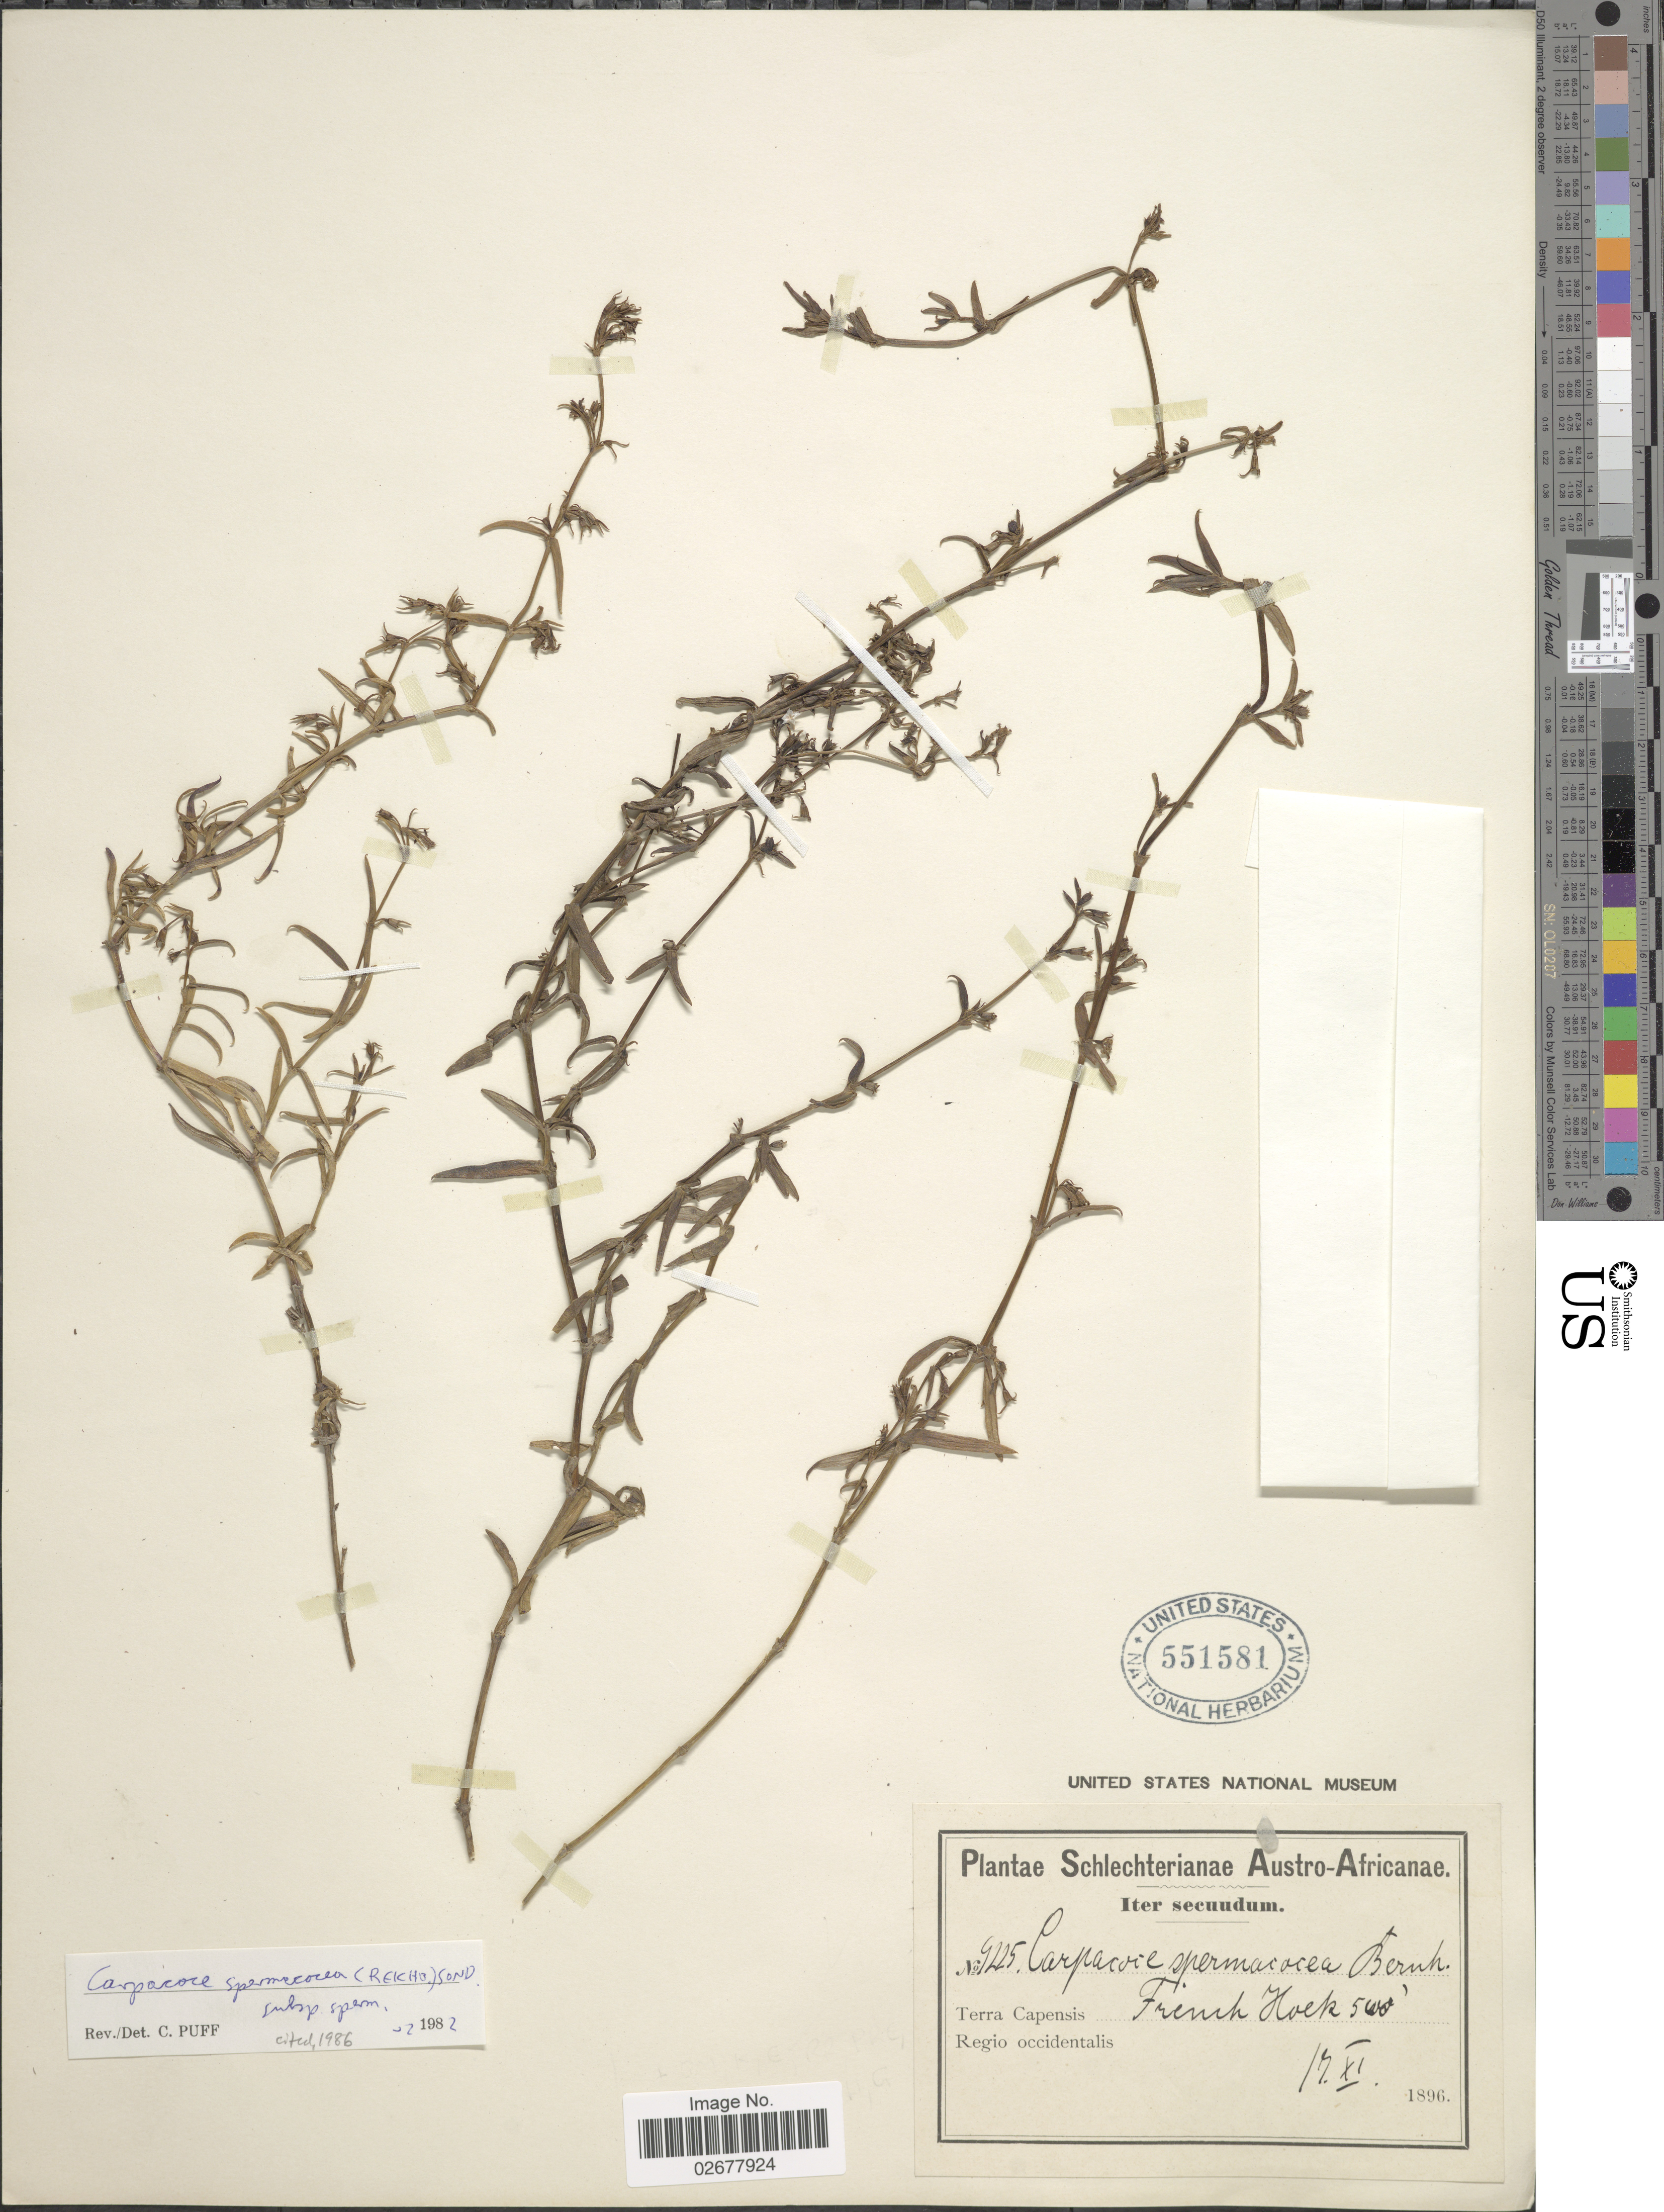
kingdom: Plantae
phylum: Tracheophyta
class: Magnoliopsida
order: Gentianales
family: Rubiaceae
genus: Carpacoce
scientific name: Carpacoce spermacocea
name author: (Rchb. ex Spreng.) Sond.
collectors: Schlechter, --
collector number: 9225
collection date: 1896-11-17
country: South Africa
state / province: Western Cape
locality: Austro-Africanae, Terra Capensis, French Hoek, Regio occidentalis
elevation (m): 152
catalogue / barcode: US 551581